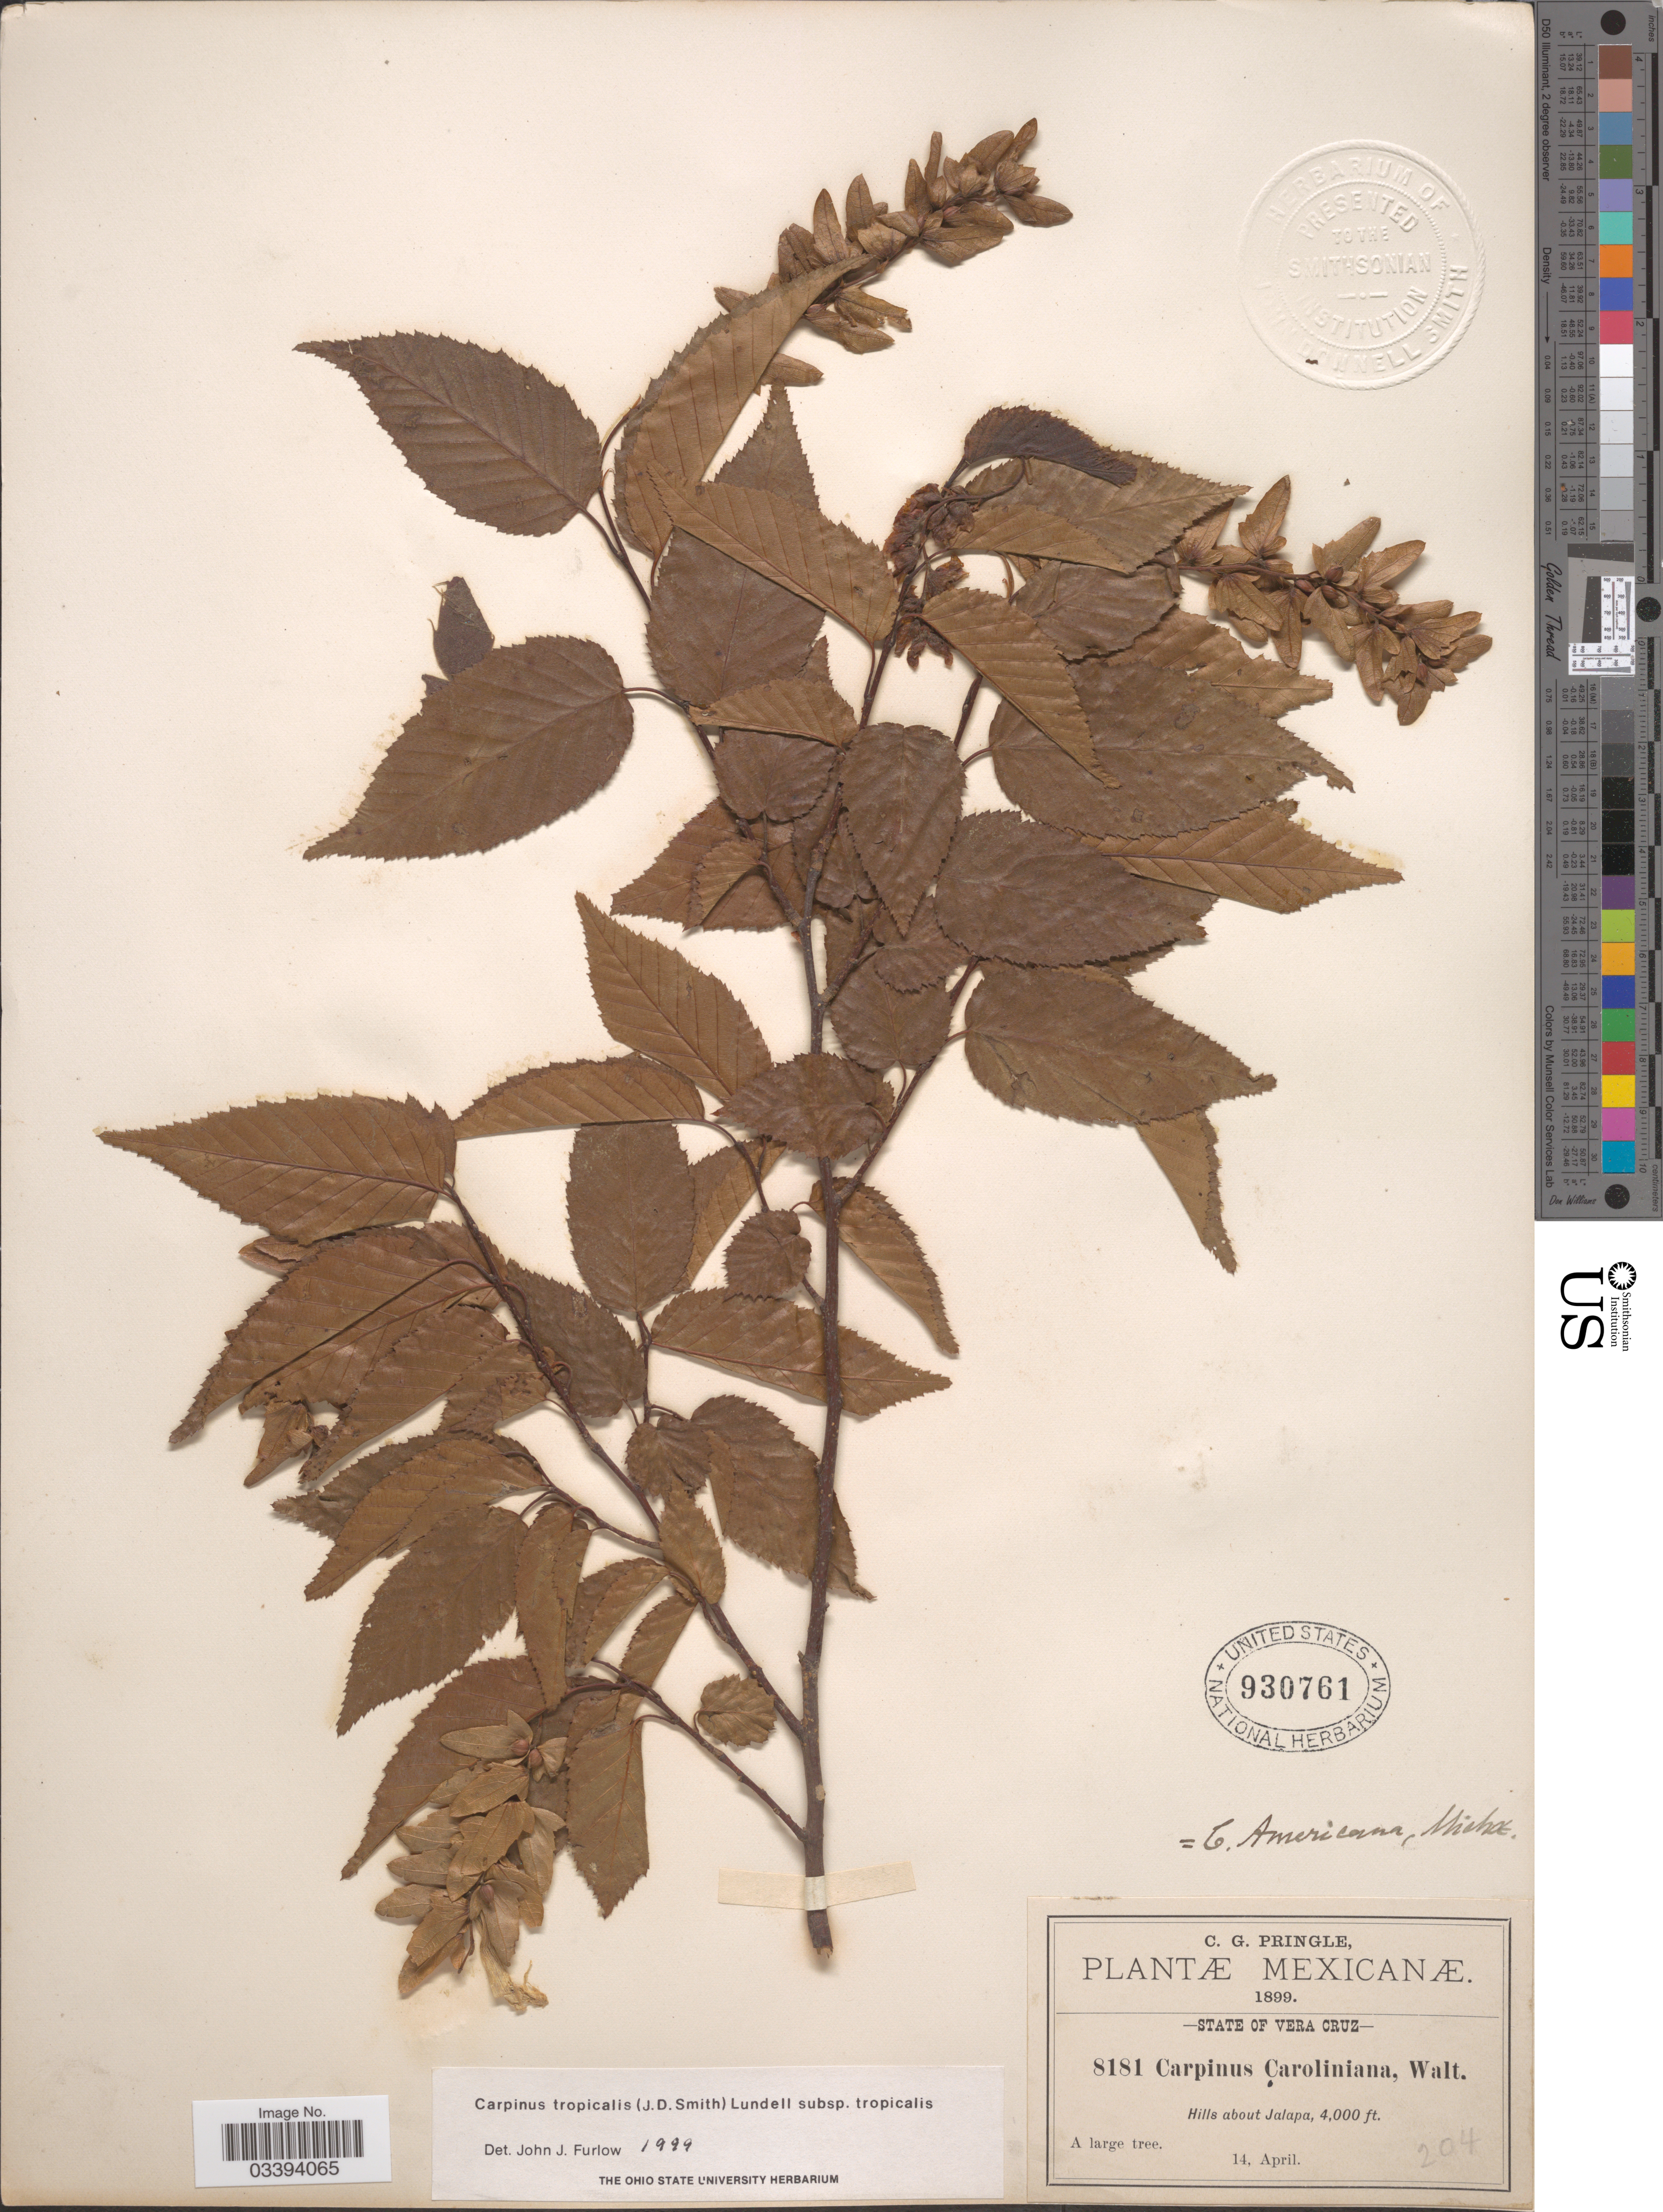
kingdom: Plantae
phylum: Tracheophyta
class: Magnoliopsida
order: Fagales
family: Betulaceae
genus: Carpinus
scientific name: Carpinus tropicalis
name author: (Donn. Sm.) Lundell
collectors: C. G. Pringle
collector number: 8181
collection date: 1899-04-14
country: Mexico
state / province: Veracruz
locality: State of Vera Cruz. Hills about Jalapa.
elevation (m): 1219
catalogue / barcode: US 930761